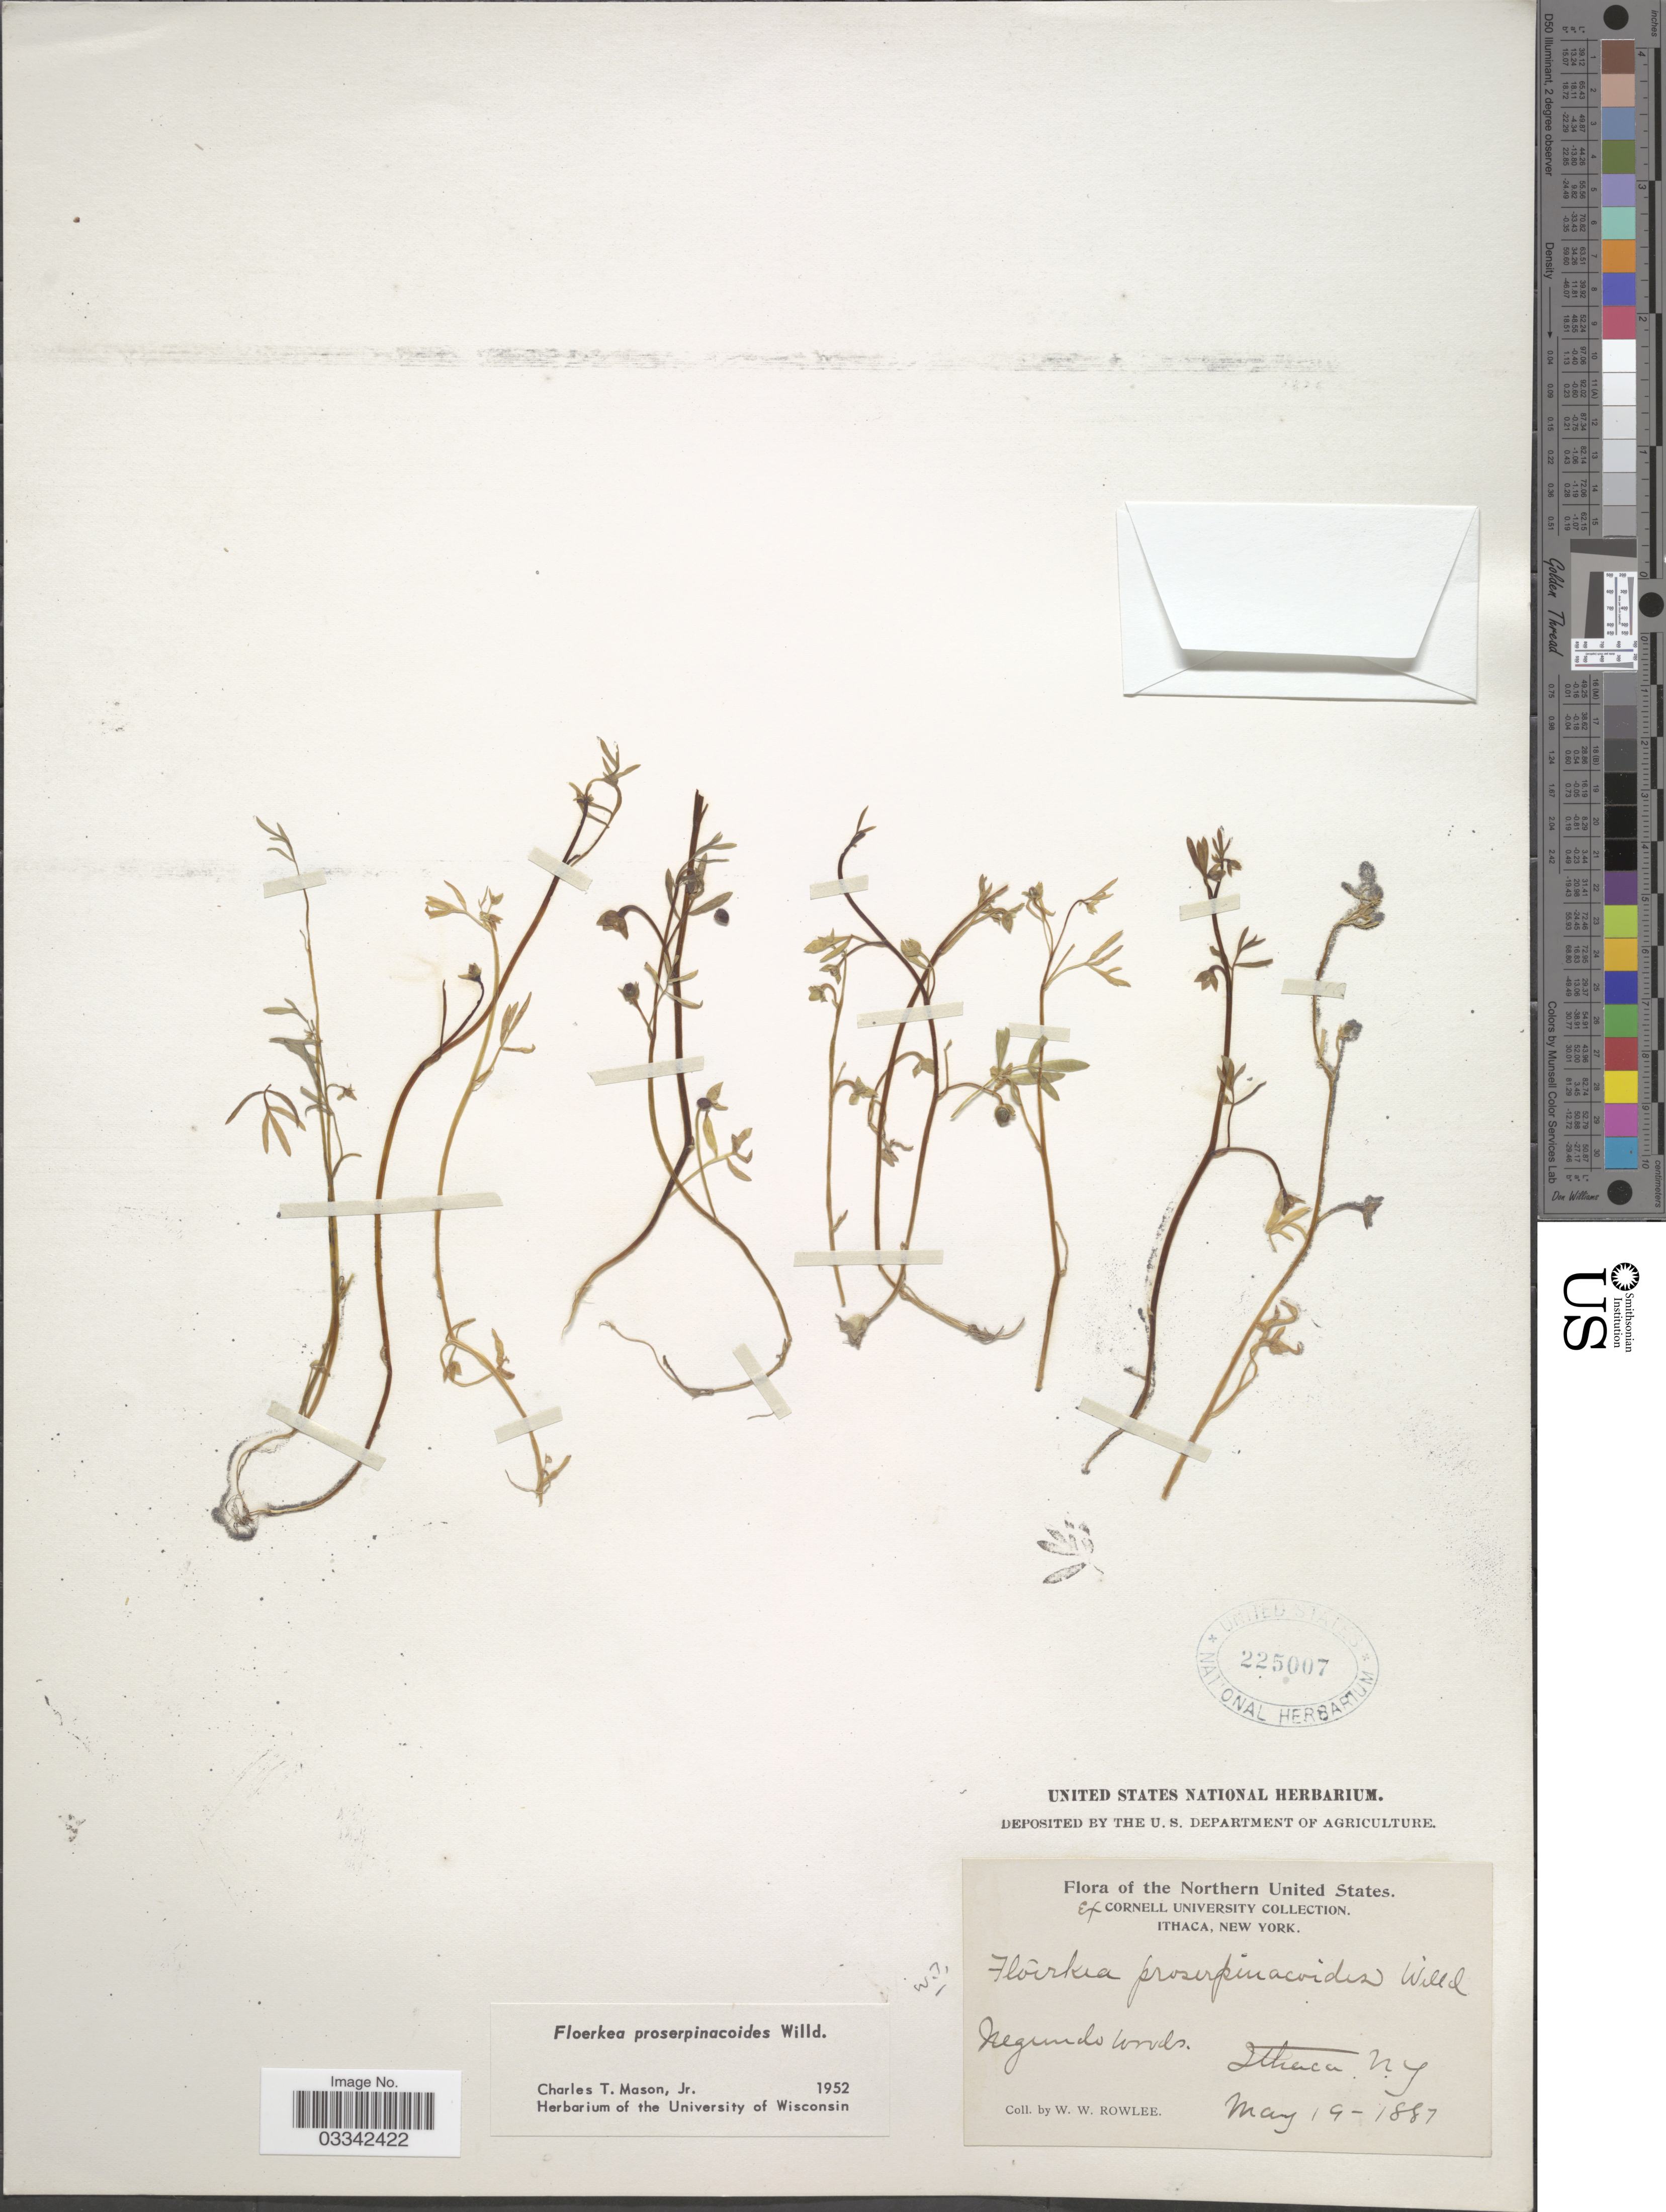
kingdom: Plantae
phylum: Tracheophyta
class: Magnoliopsida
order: Brassicales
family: Limnanthaceae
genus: Floerkea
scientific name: Floerkea proserpinacoides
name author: Willd.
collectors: W. W. Rowlee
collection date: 1887-05-19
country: United States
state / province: New York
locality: Ithaca.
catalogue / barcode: US 225007